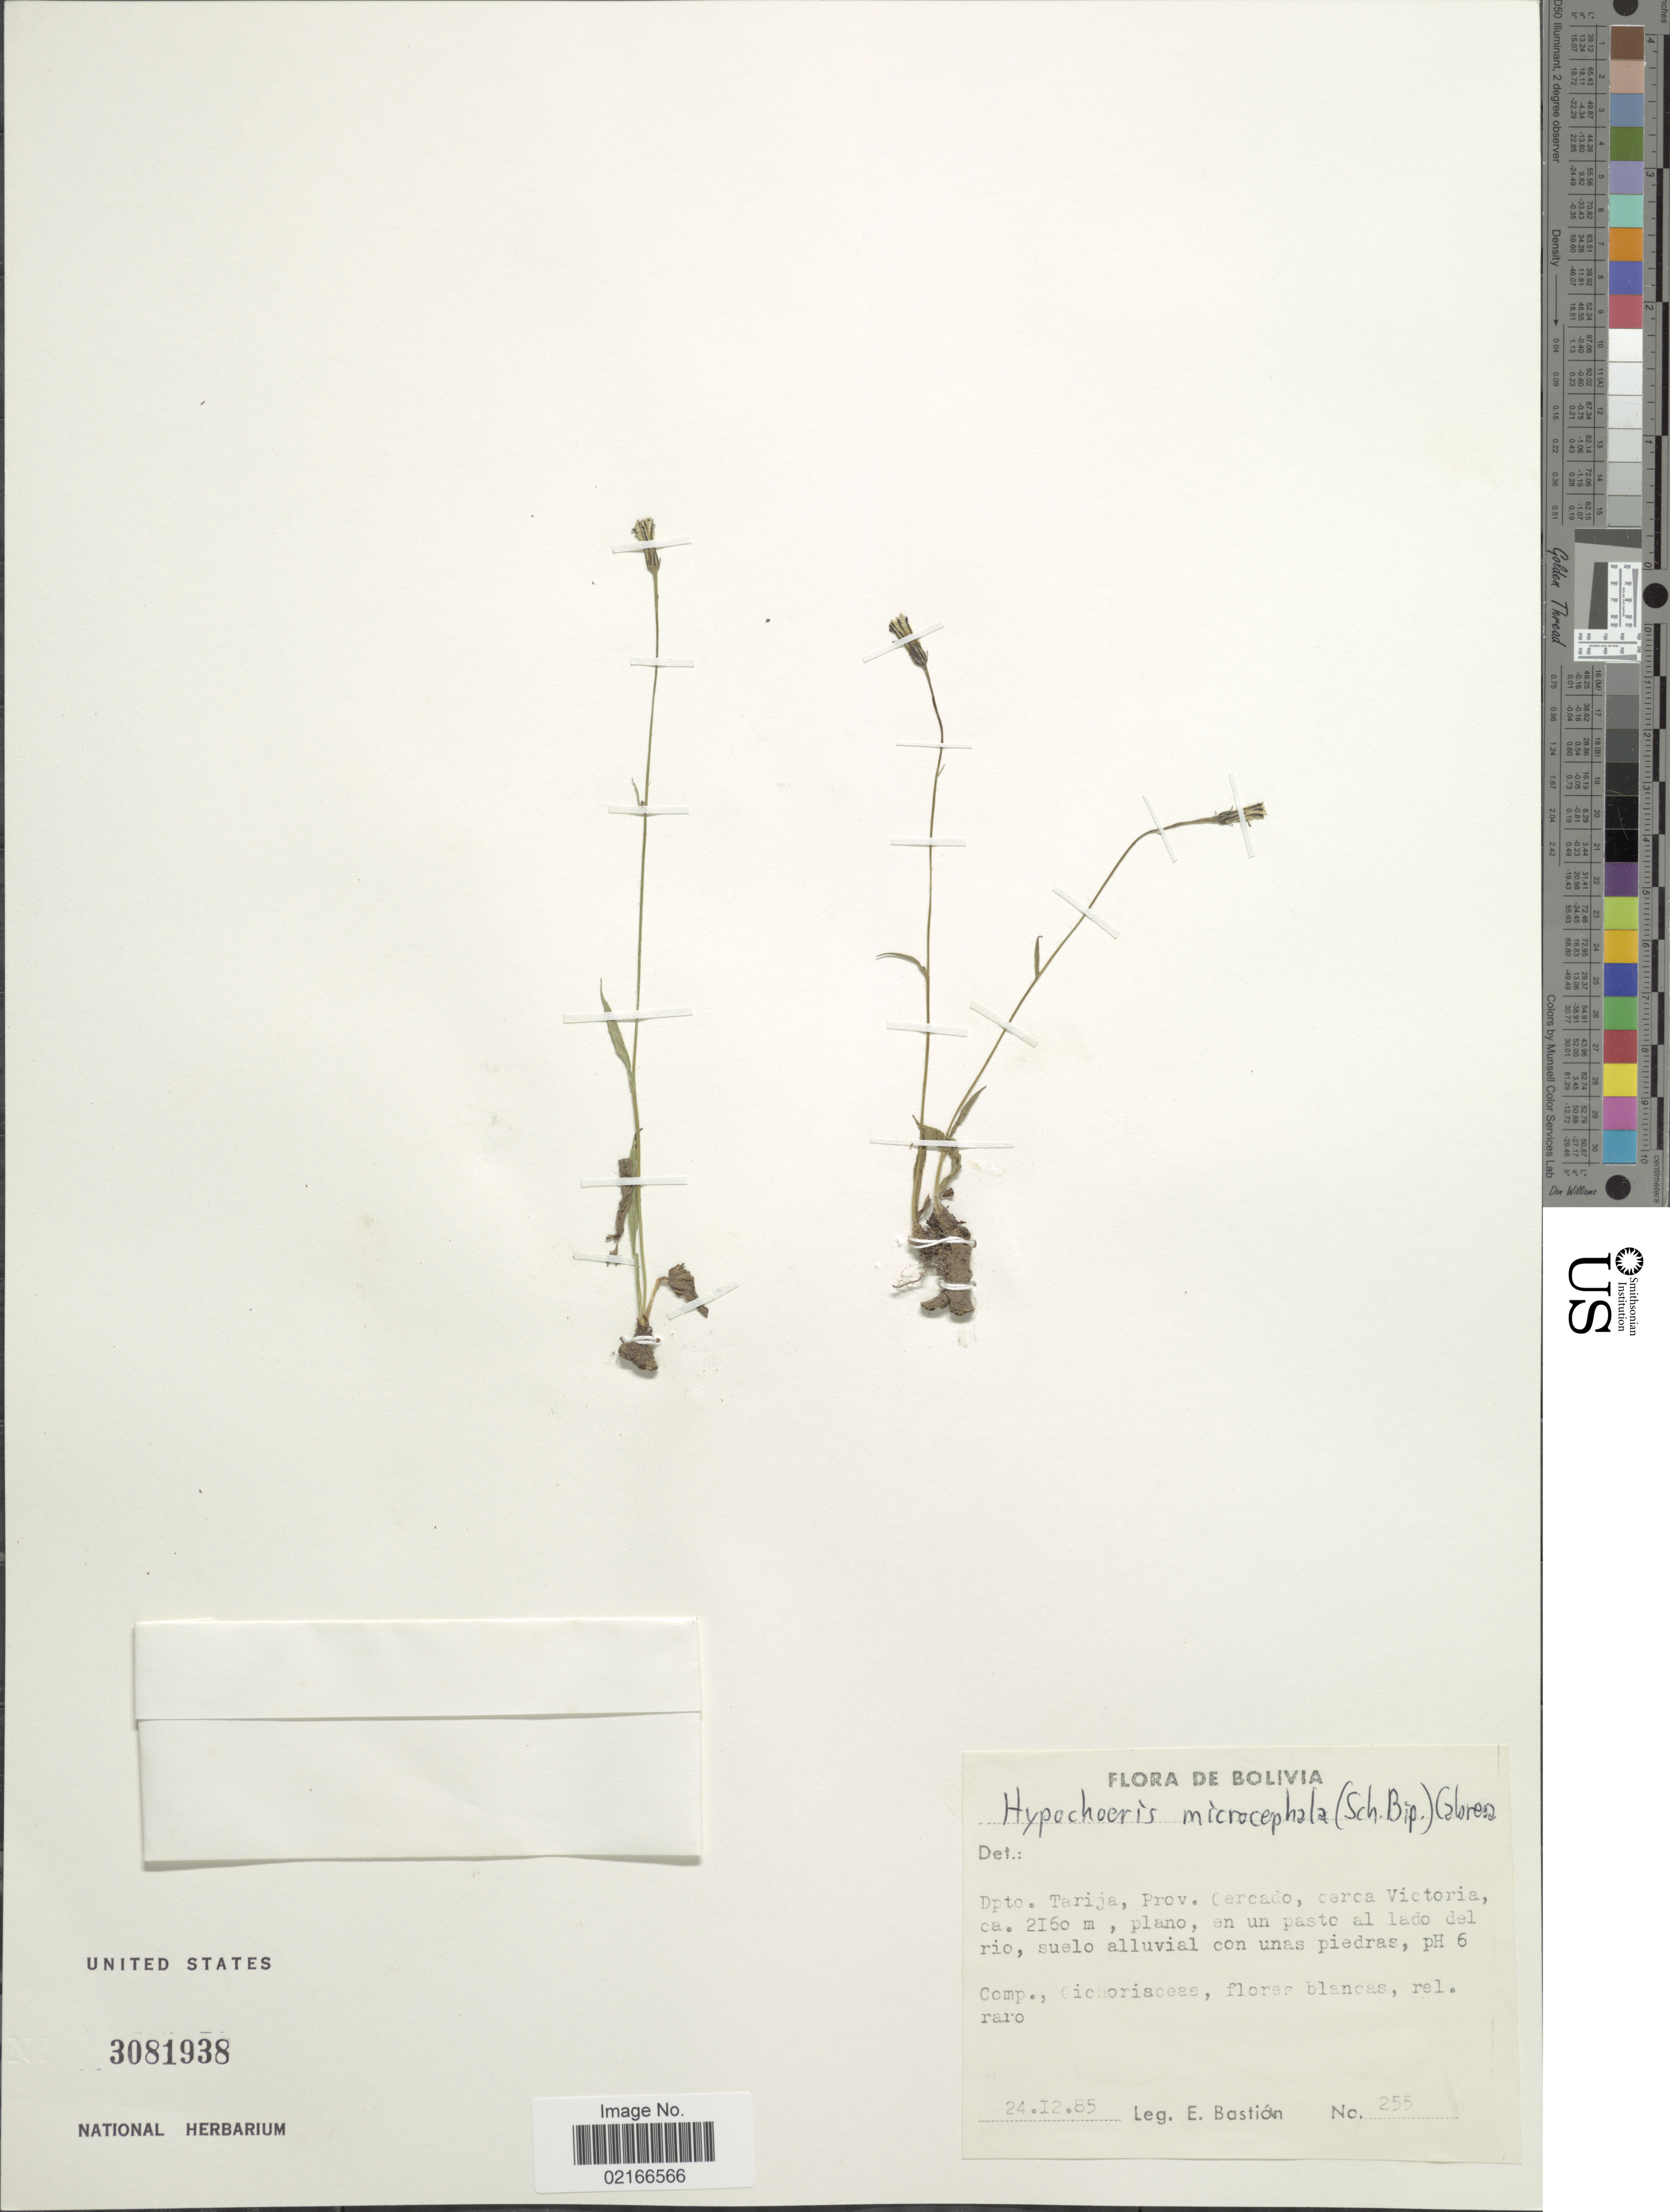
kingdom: Plantae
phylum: Tracheophyta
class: Magnoliopsida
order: Asterales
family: Asteraceae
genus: Hypochaeris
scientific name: Hypochaeris albiflora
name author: (Kuntze) Azevêdo-Gonç. & Matzenb.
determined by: Mailhos, Ary, (MVFA), Universidad de la Republica (URUGUAY)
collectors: E. Bastion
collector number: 255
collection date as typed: Transcribed d/m/y: 24/12/65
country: Bolivia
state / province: Tarija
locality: Prov. Cercado, cerca Victoria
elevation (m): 2160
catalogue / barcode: US 3081938